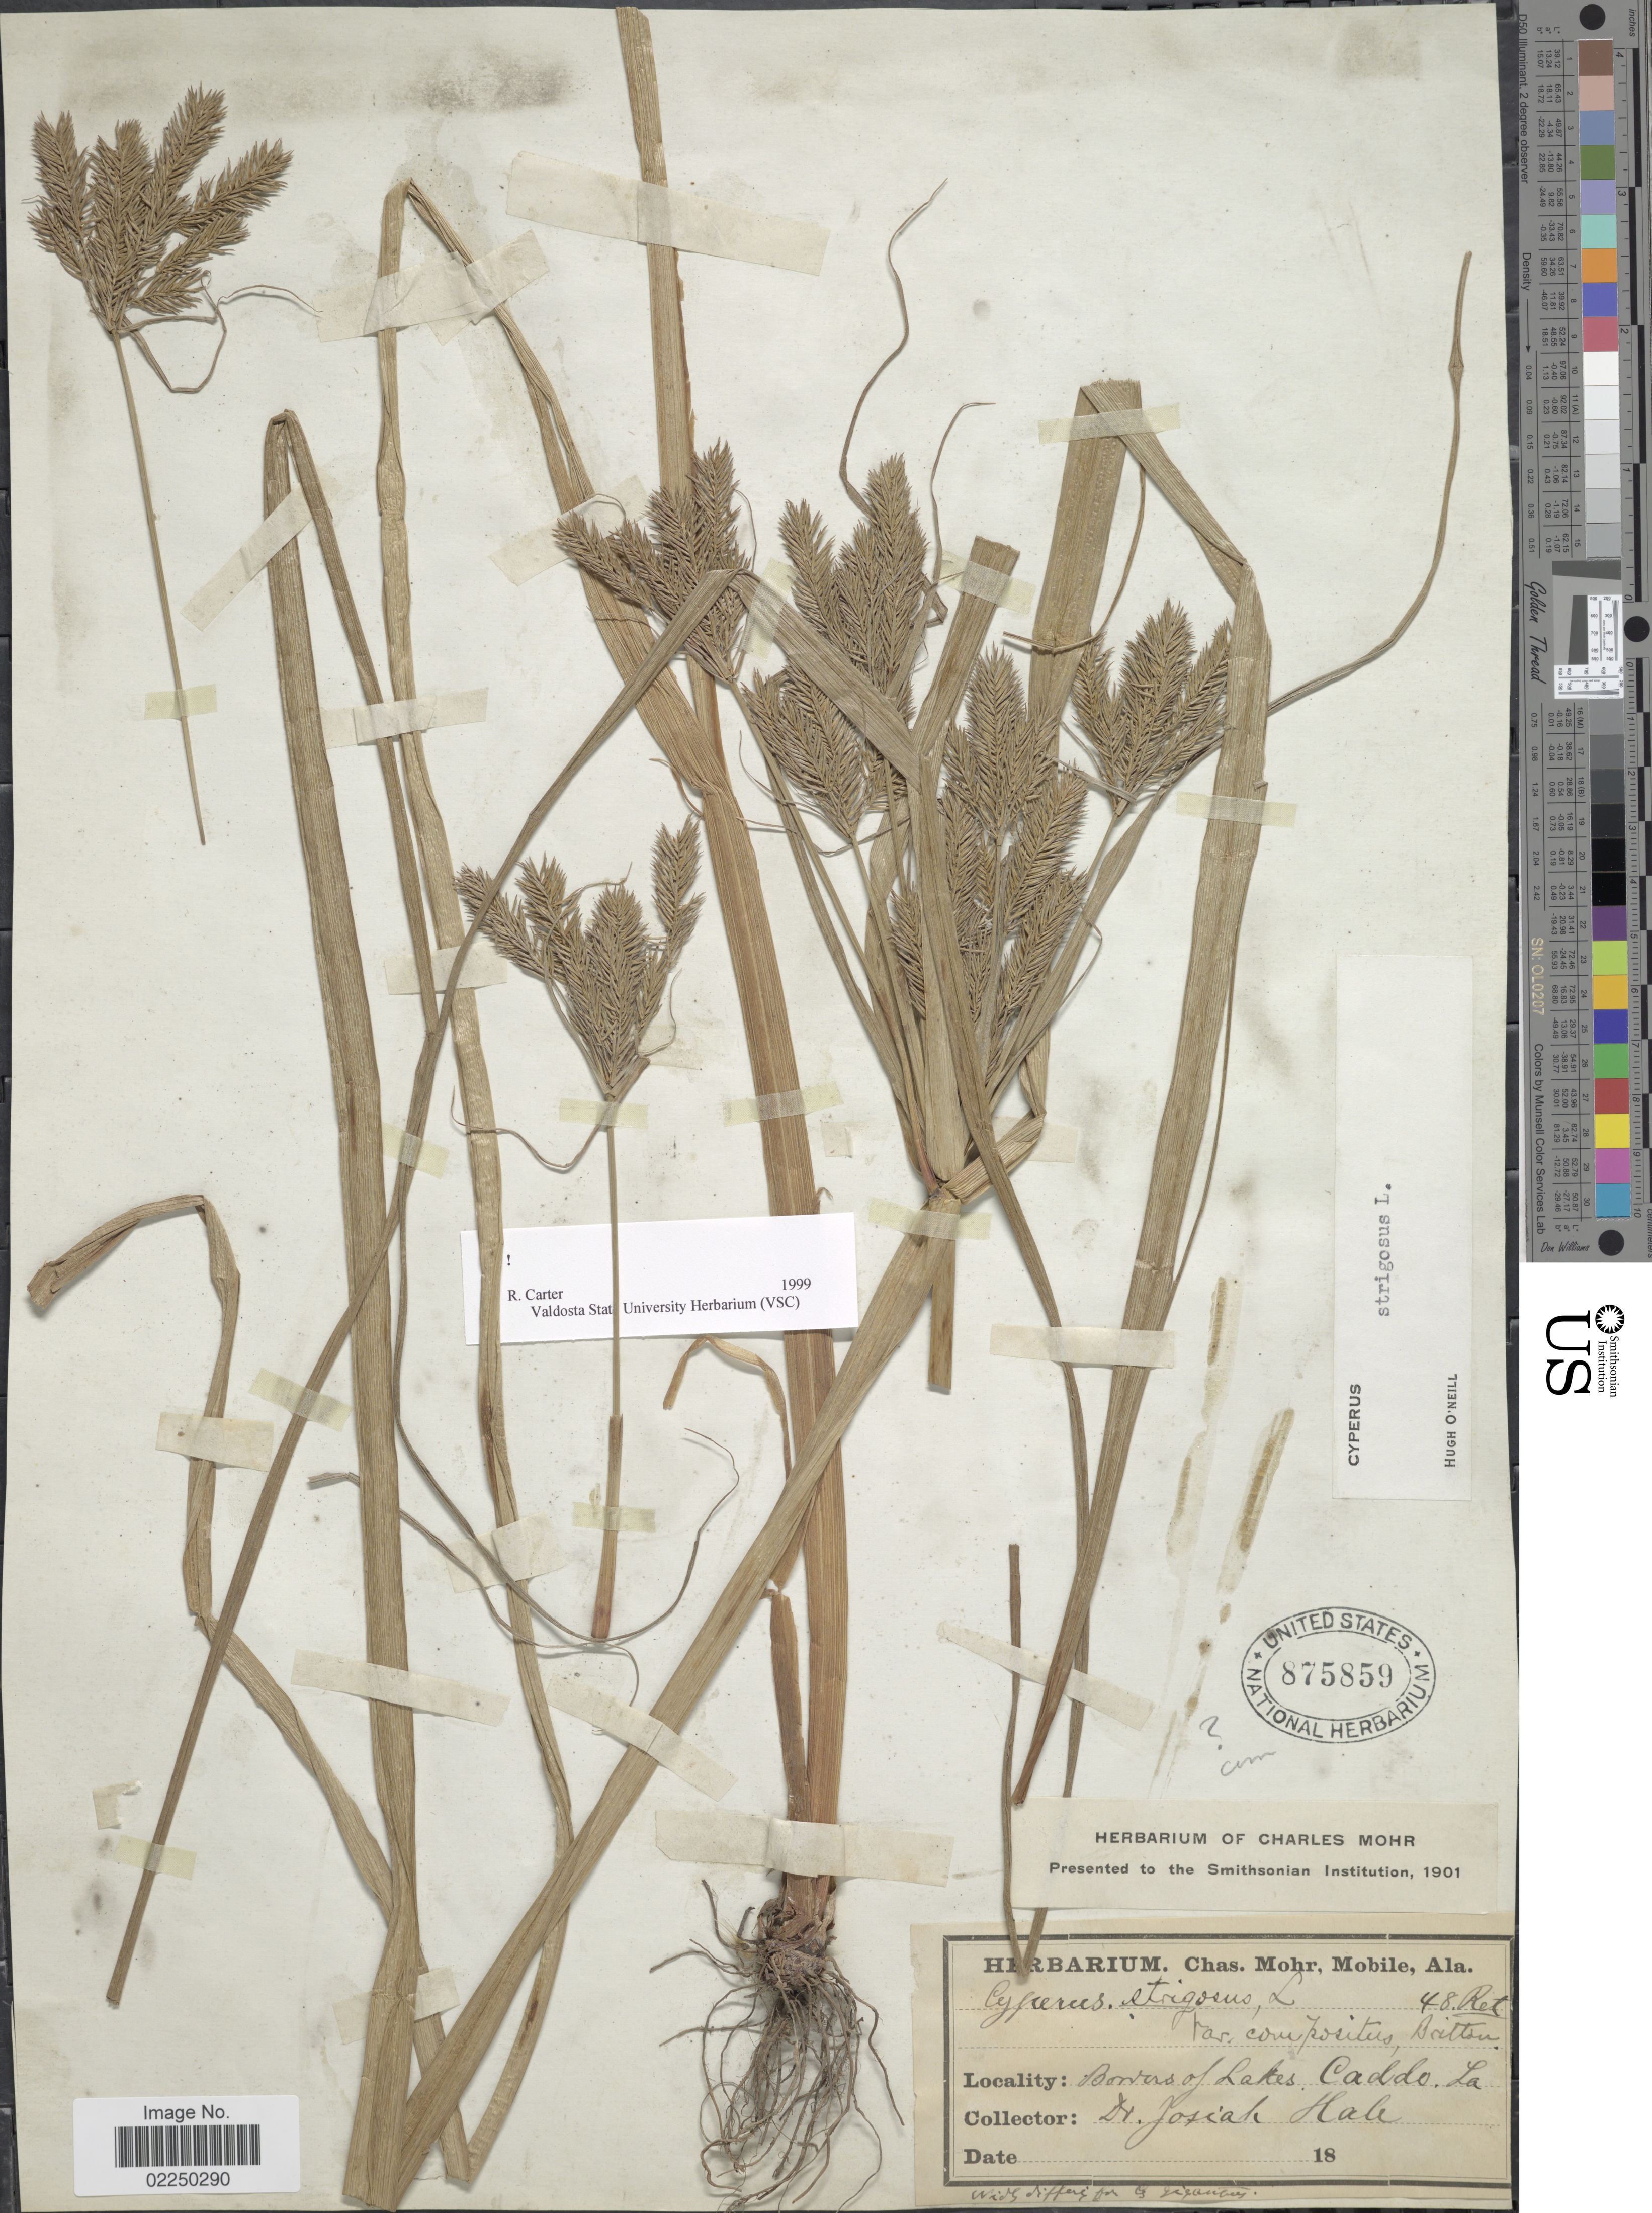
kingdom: Plantae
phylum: Tracheophyta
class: Liliopsida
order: Poales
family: Cyperaceae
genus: Cyperus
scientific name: Cyperus strigosus L.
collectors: J. Hale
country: United States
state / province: Alabama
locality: Borders of Lakes, Caddo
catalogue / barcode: US 875859